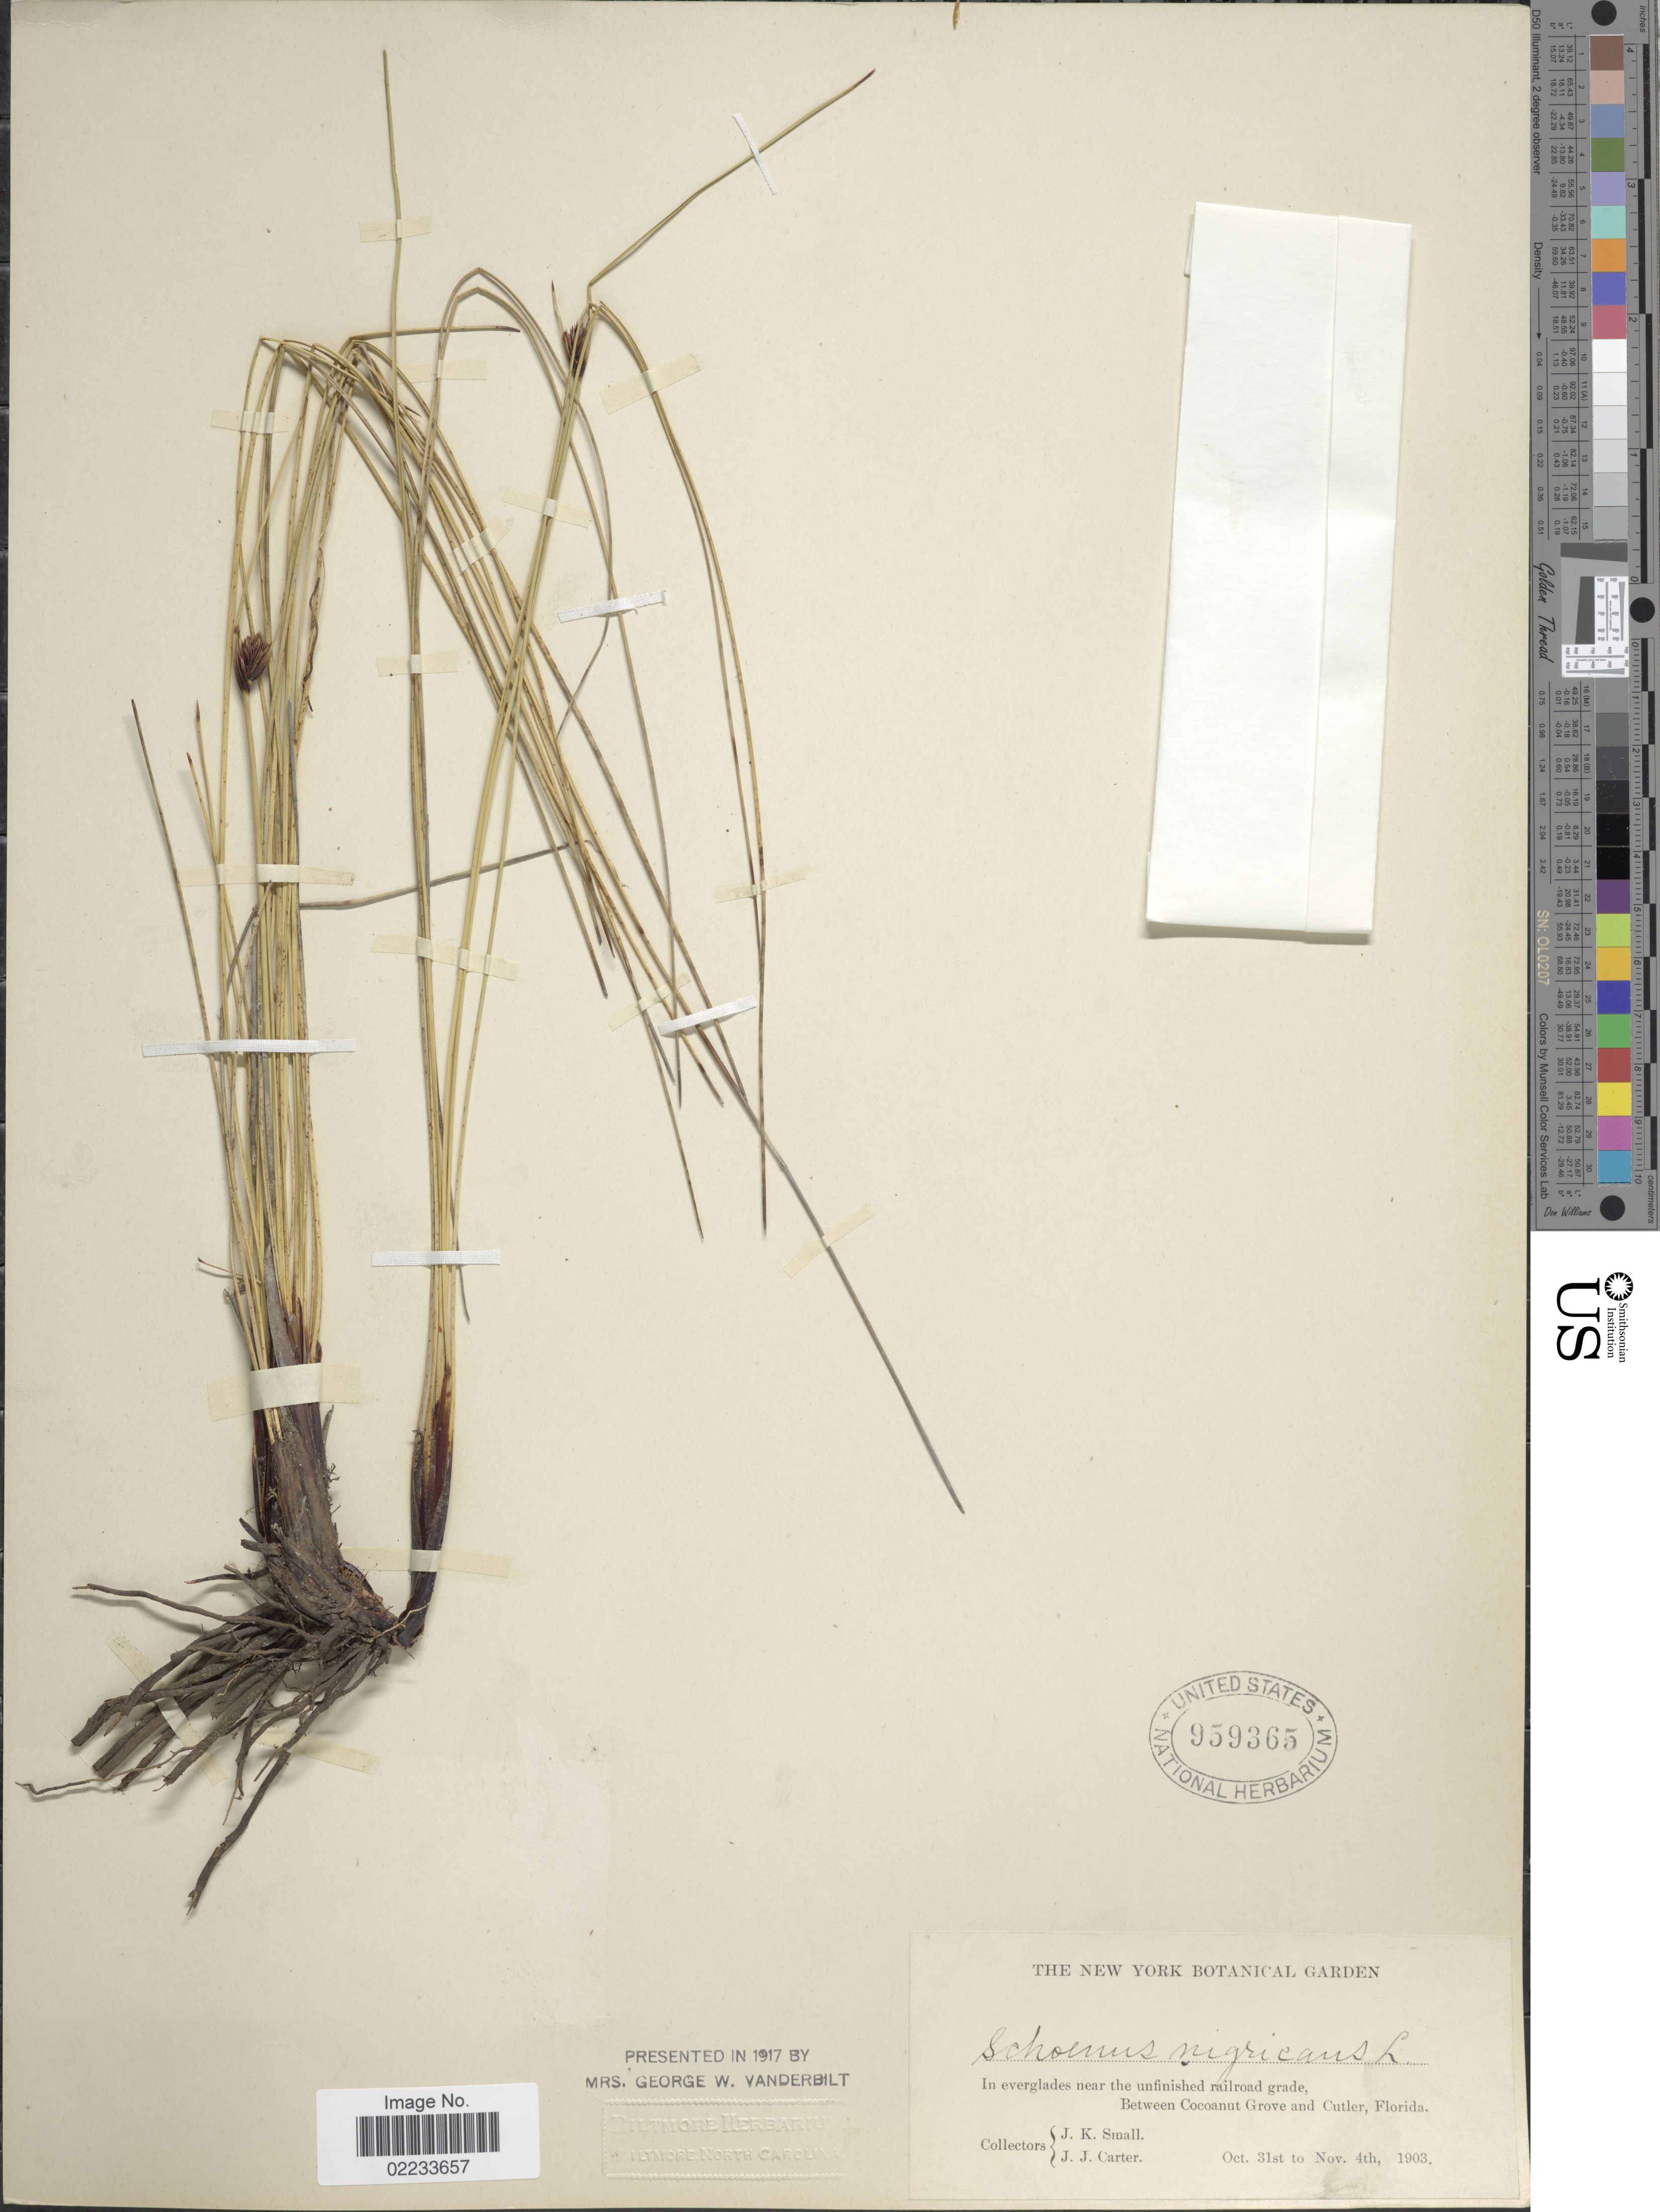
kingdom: Plantae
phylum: Tracheophyta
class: Liliopsida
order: Poales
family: Cyperaceae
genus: Schoenus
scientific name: Schoenus nigricans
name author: L.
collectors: J. K. Small & J. Carter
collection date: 1903-10-31/1903-11-04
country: United States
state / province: Florida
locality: In everglades near the unfinishes railroad grade, Between Cocoanut Grove and Cutler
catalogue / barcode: US 959365